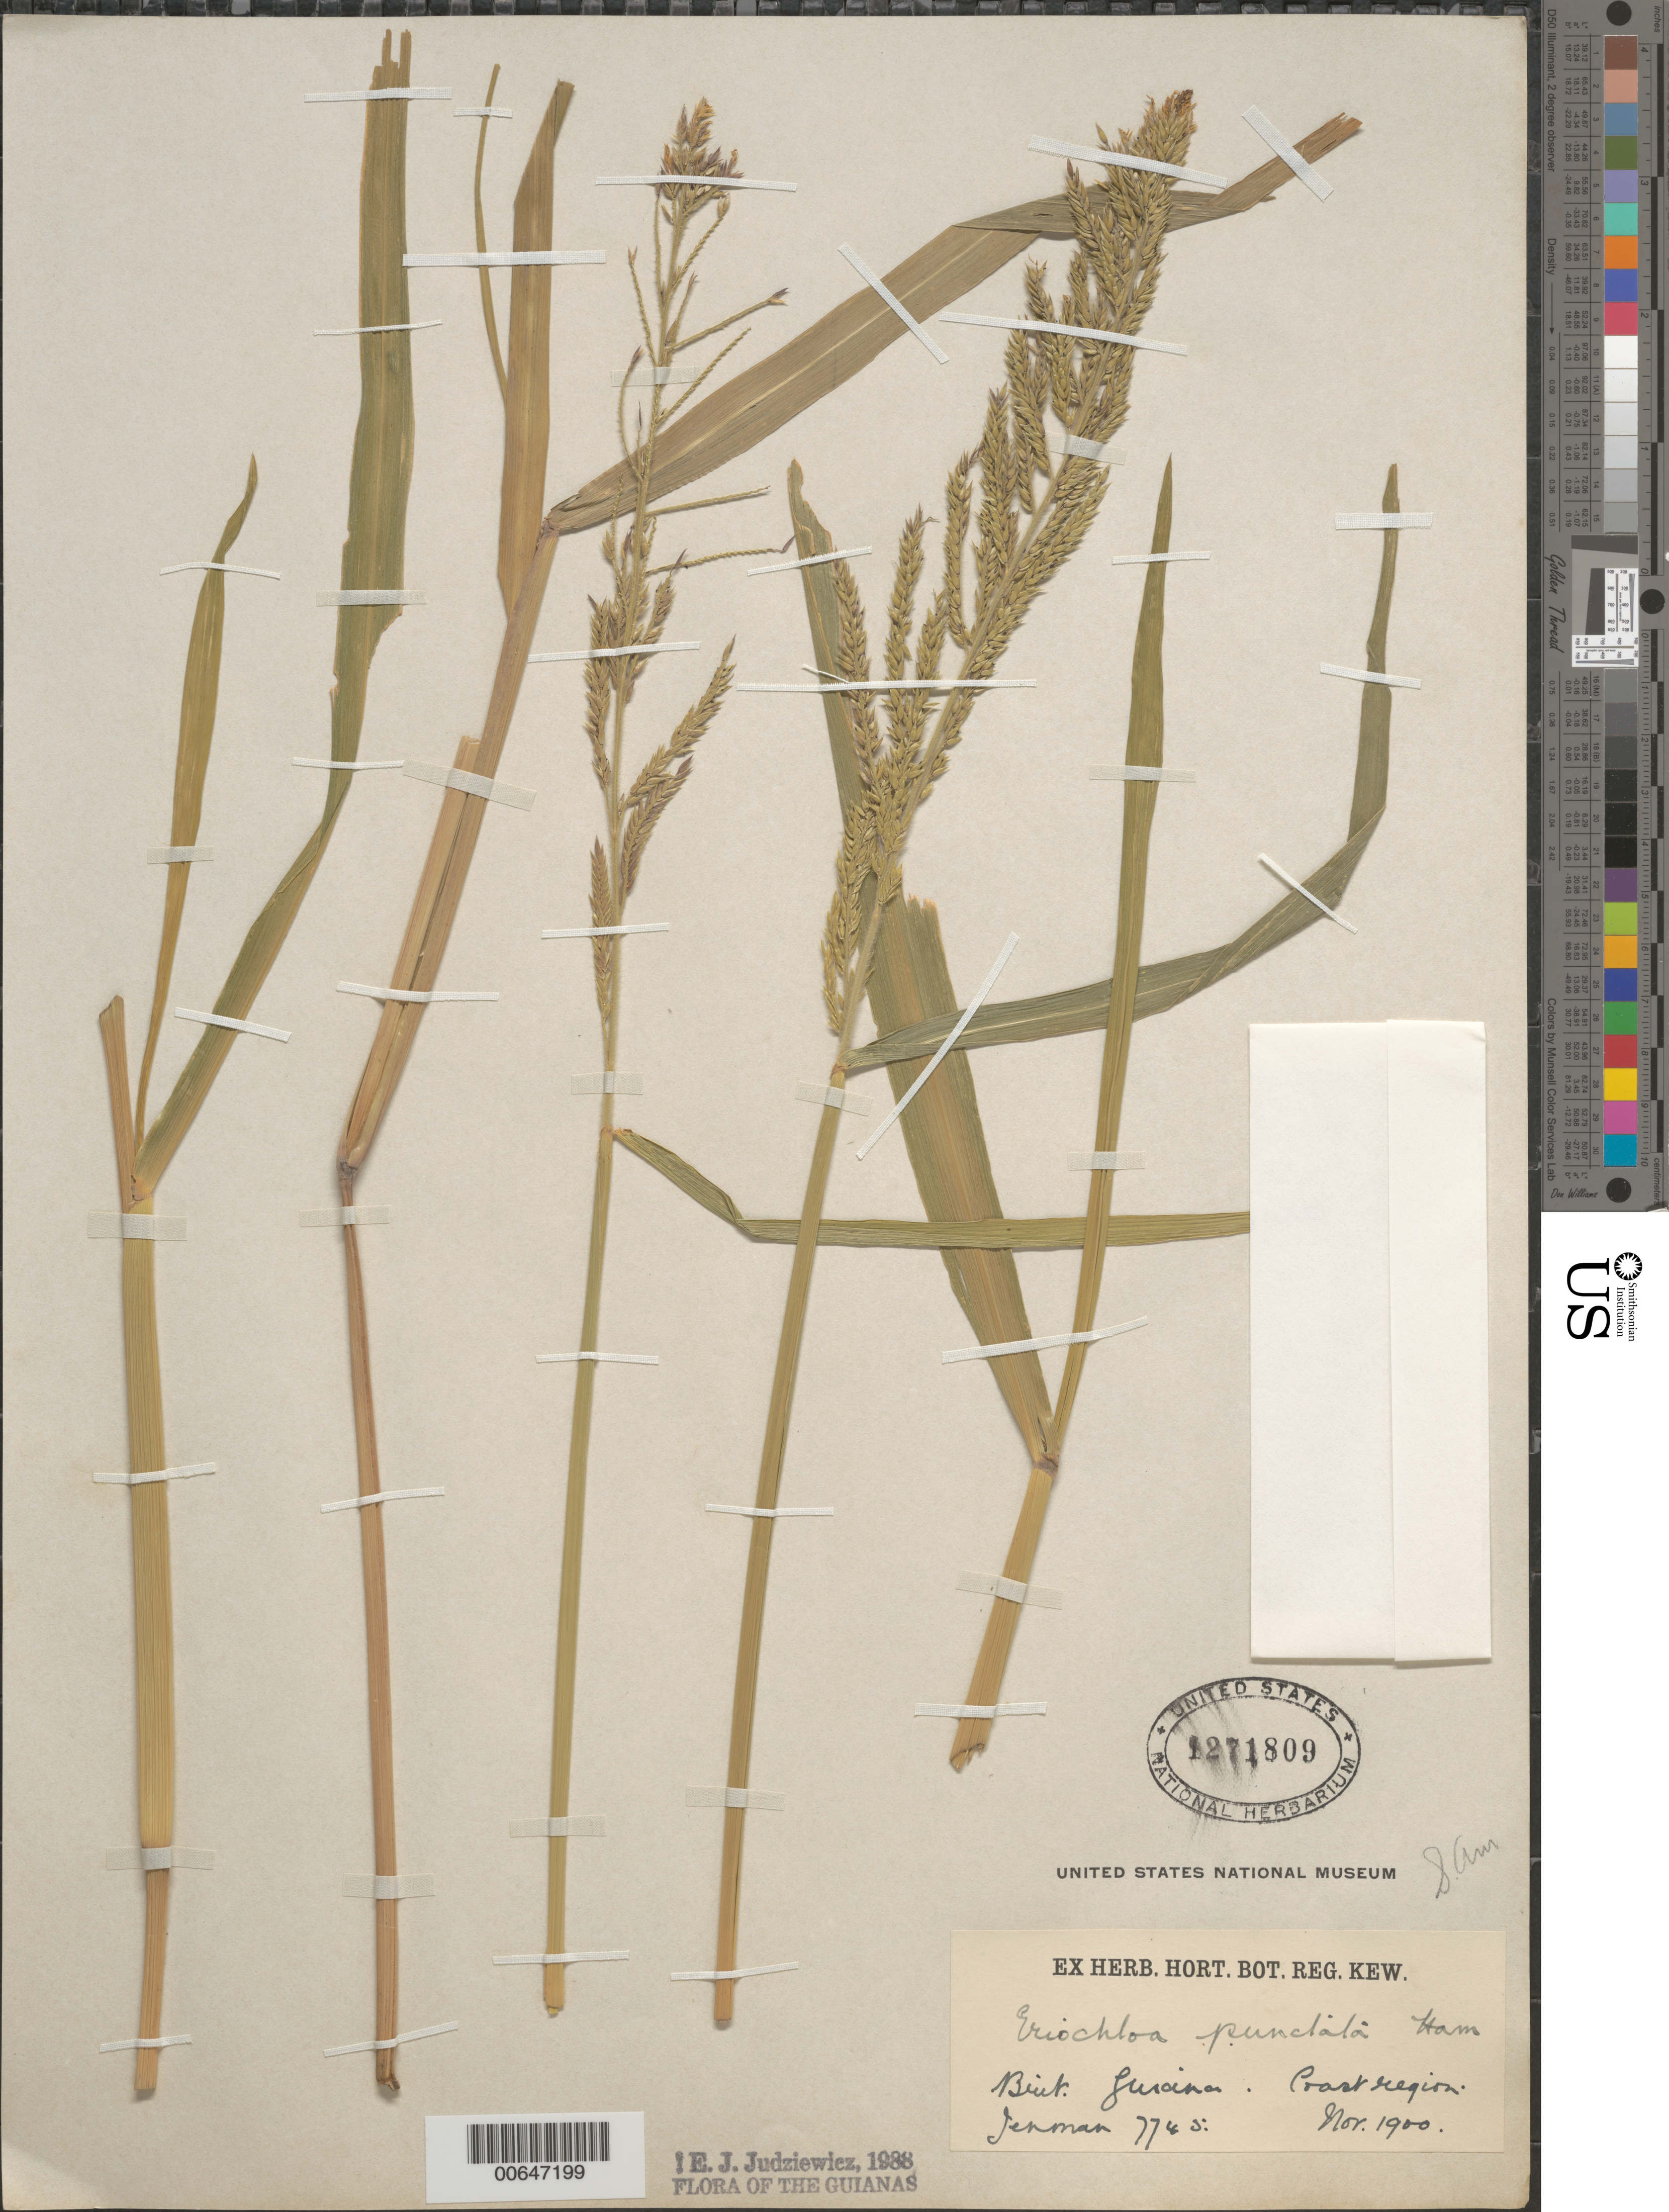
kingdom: Plantae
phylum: Tracheophyta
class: Liliopsida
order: Poales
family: Poaceae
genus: Eriochloa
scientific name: Eriochloa punctata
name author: (L.) Desv. ex Ham.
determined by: Judziewicz, E. J.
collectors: G. S. Jenman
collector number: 7745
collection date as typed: Nov-00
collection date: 2000-11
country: Guyana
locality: Coast Region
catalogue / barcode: US 1271809